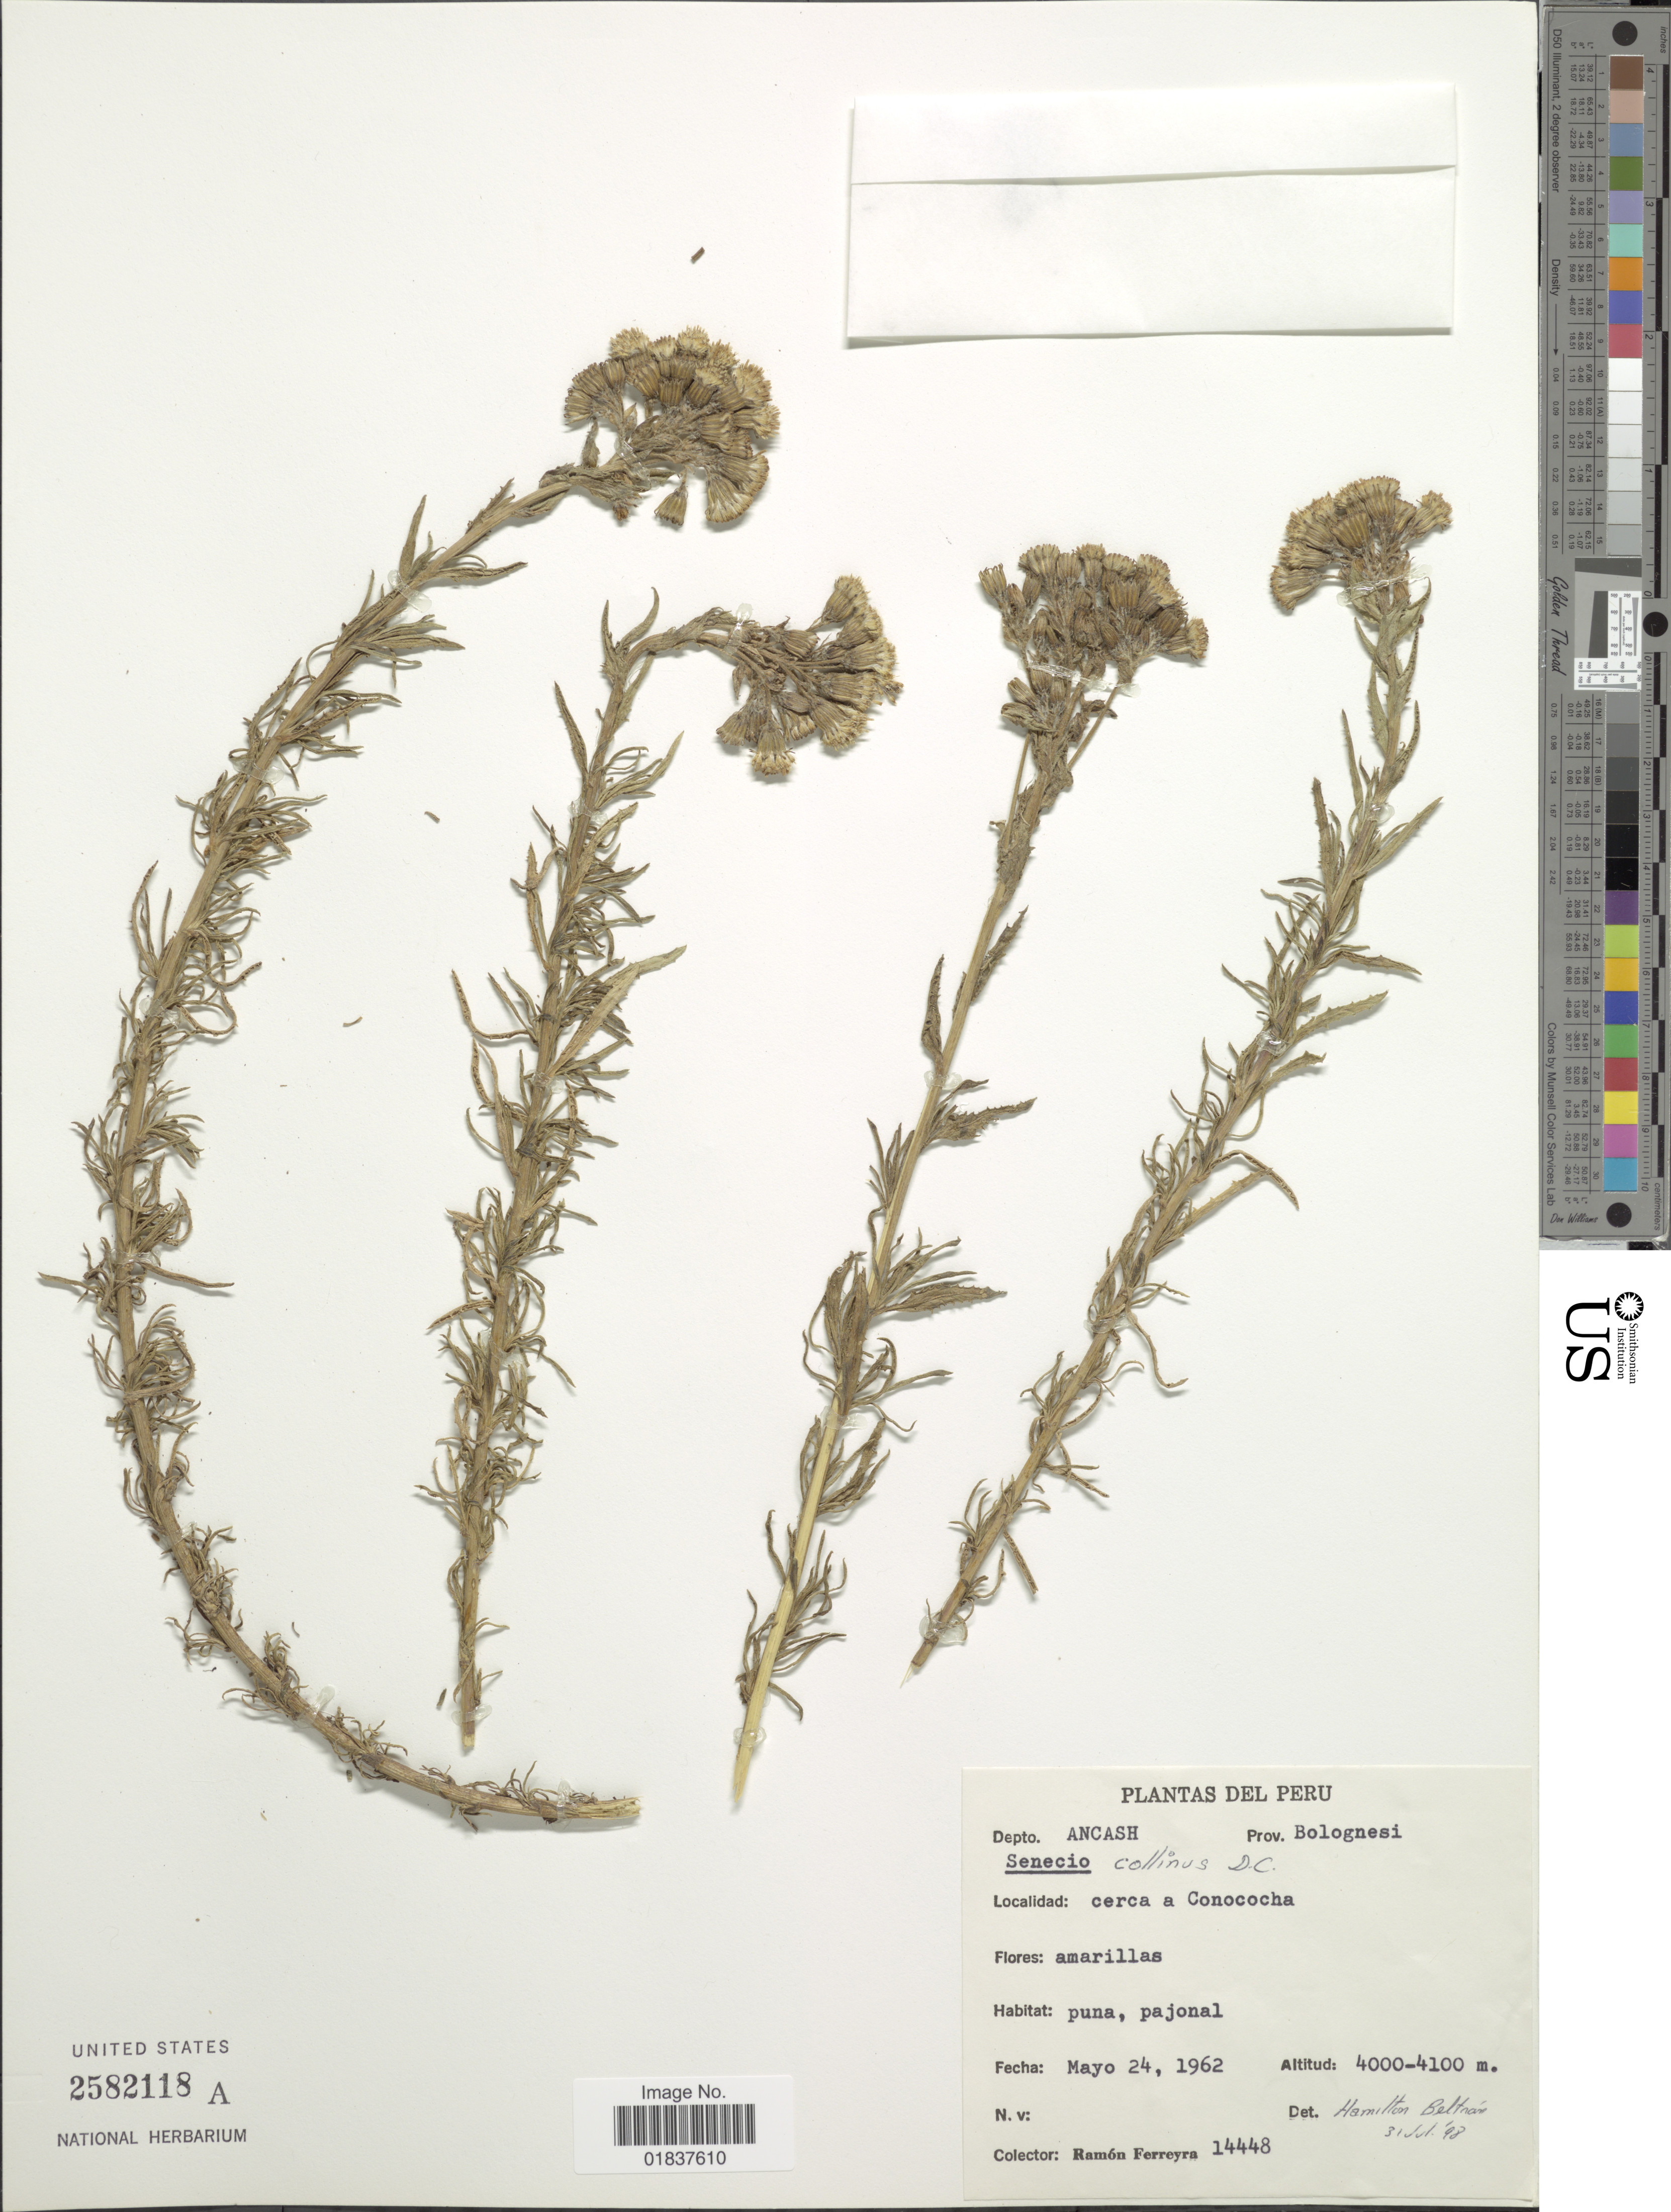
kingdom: Plantae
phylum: Tracheophyta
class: Magnoliopsida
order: Asterales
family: Asteraceae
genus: Senecio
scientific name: Senecio collinus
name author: DC.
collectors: R. A. Ferreyra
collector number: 14448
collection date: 1962-05-25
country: Peru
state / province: Ancash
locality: Depto. Ancash. Prov. Bolognesi. cerca a Conococha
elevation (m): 4000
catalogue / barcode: US 2582118A